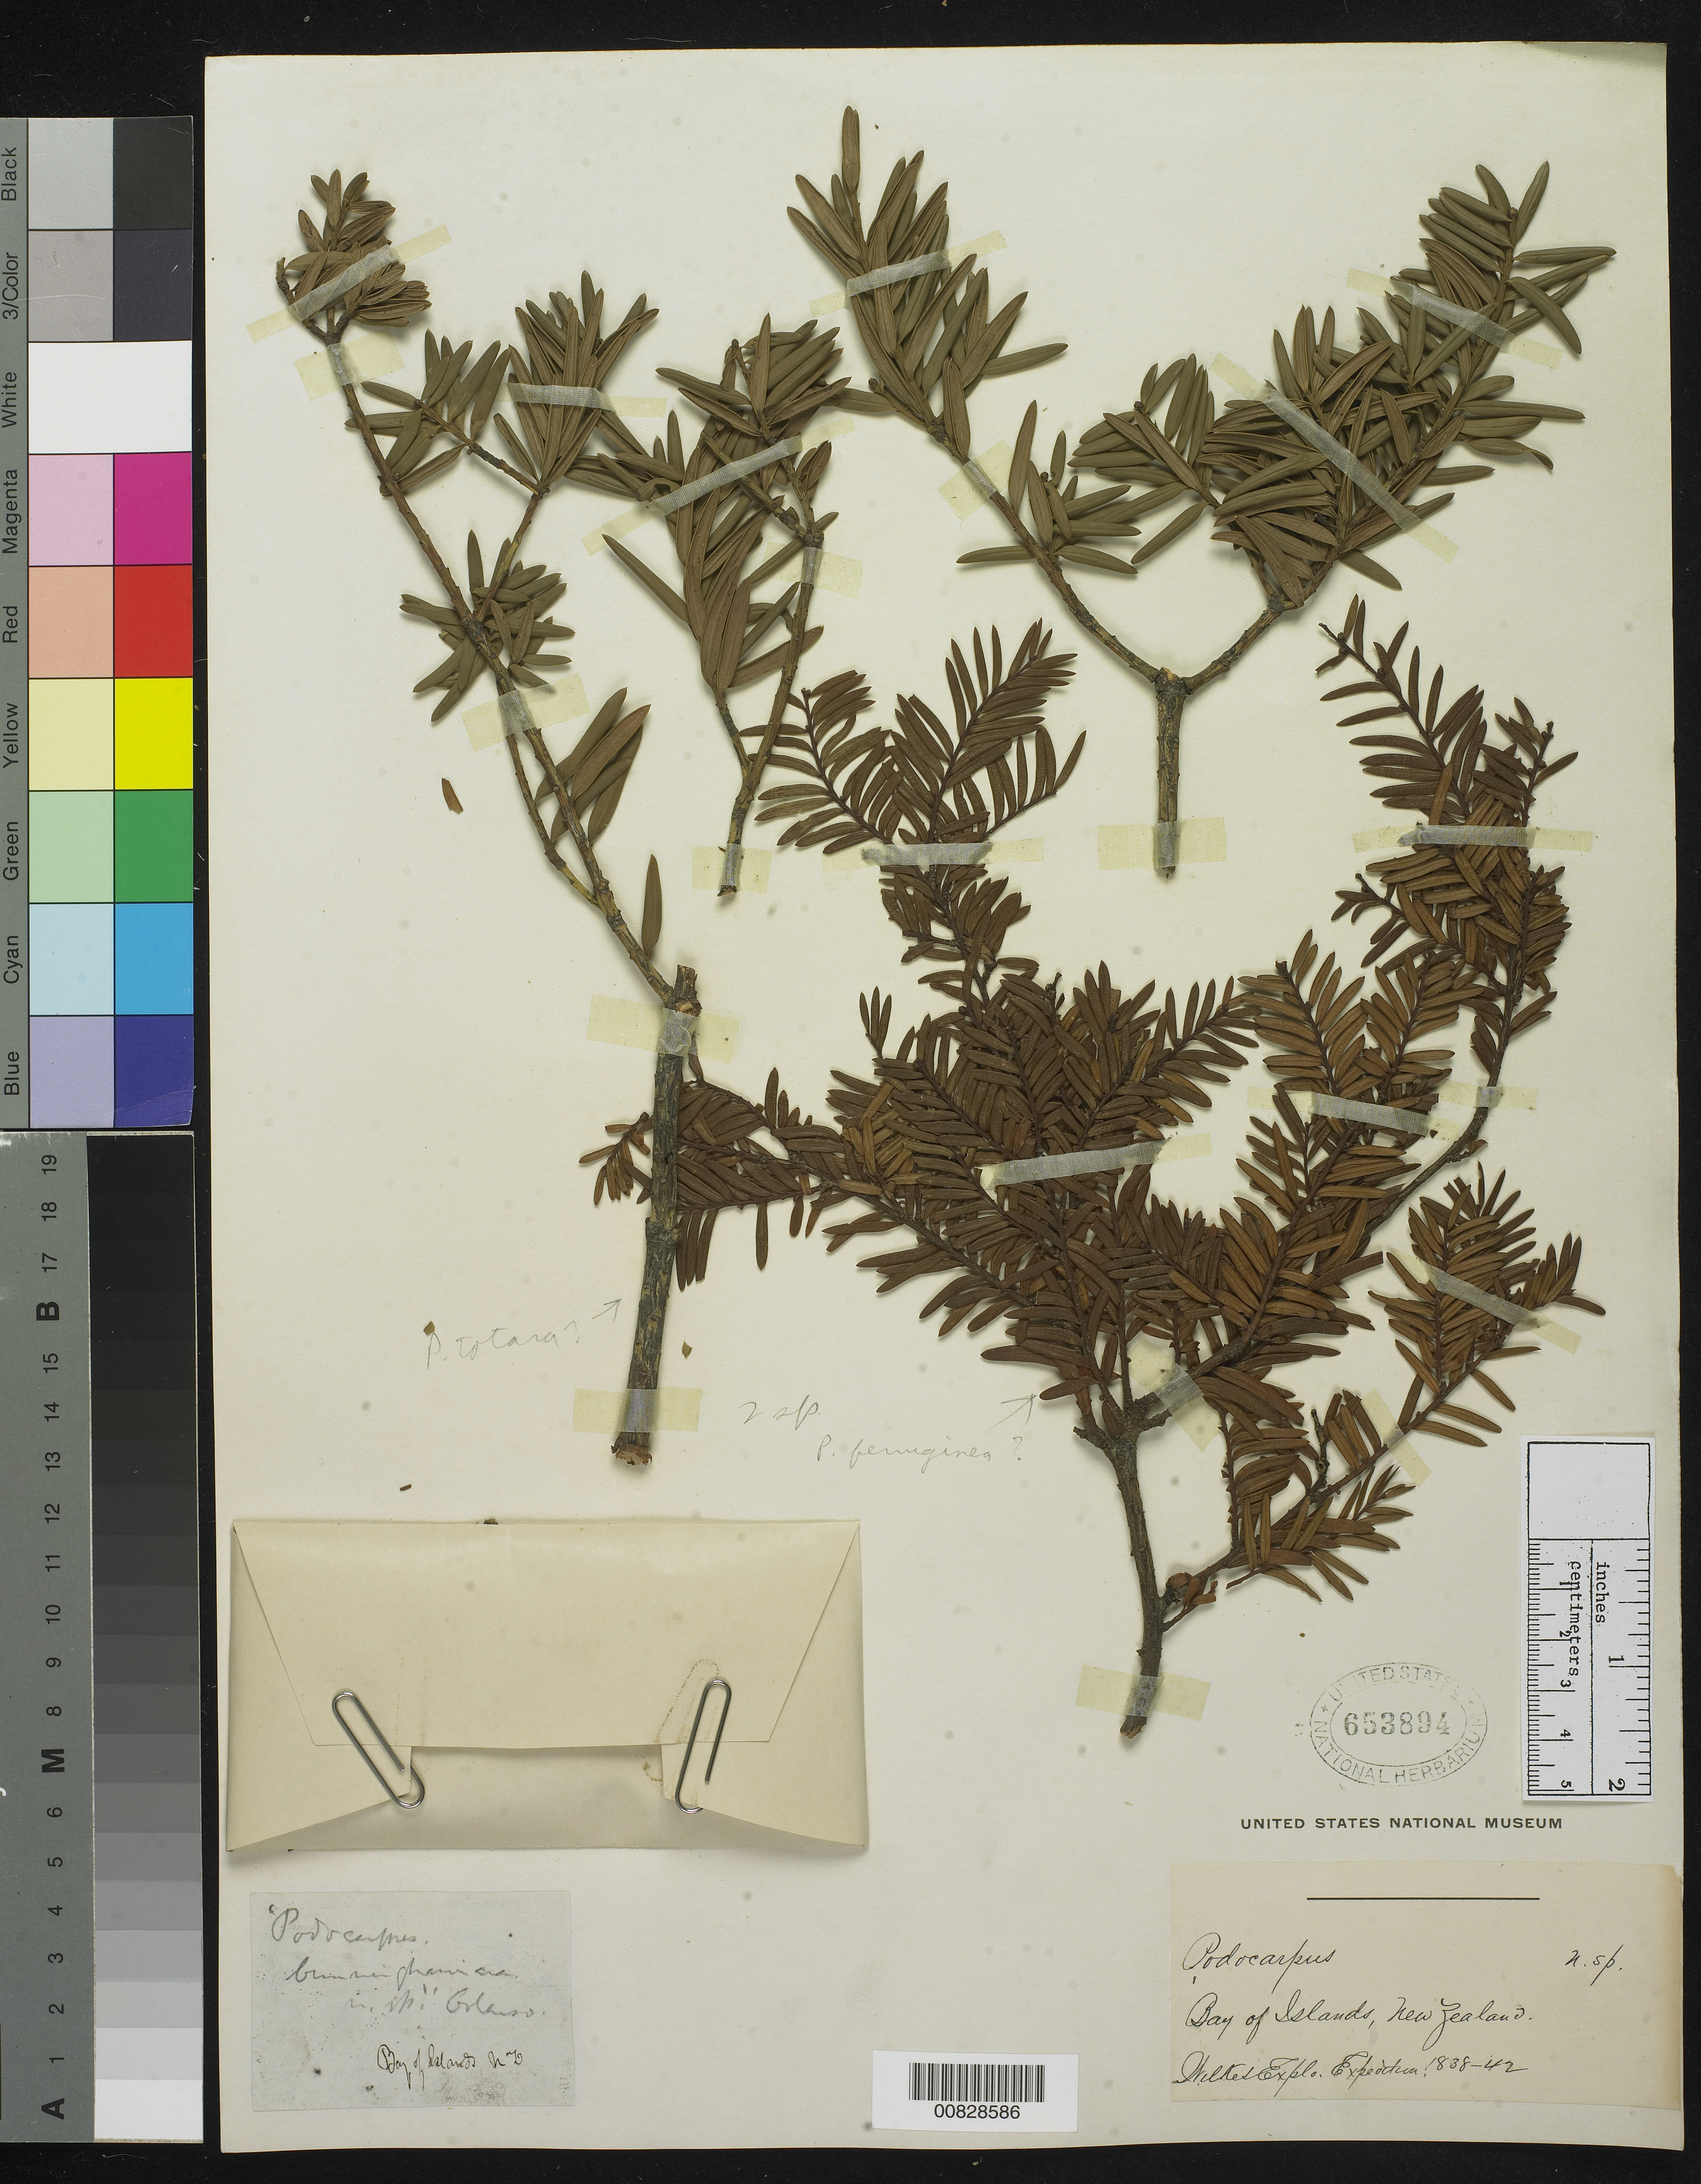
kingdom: Plantae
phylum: Tracheophyta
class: Pinopsida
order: Pinales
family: Podocarpaceae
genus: Podocarpus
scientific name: Podocarpus ferrugineus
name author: G. Benn. ex D. Don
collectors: Wilkes Explor. Exped.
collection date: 1838/1842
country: New Zealand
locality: Bay of Islands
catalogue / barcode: US 653892